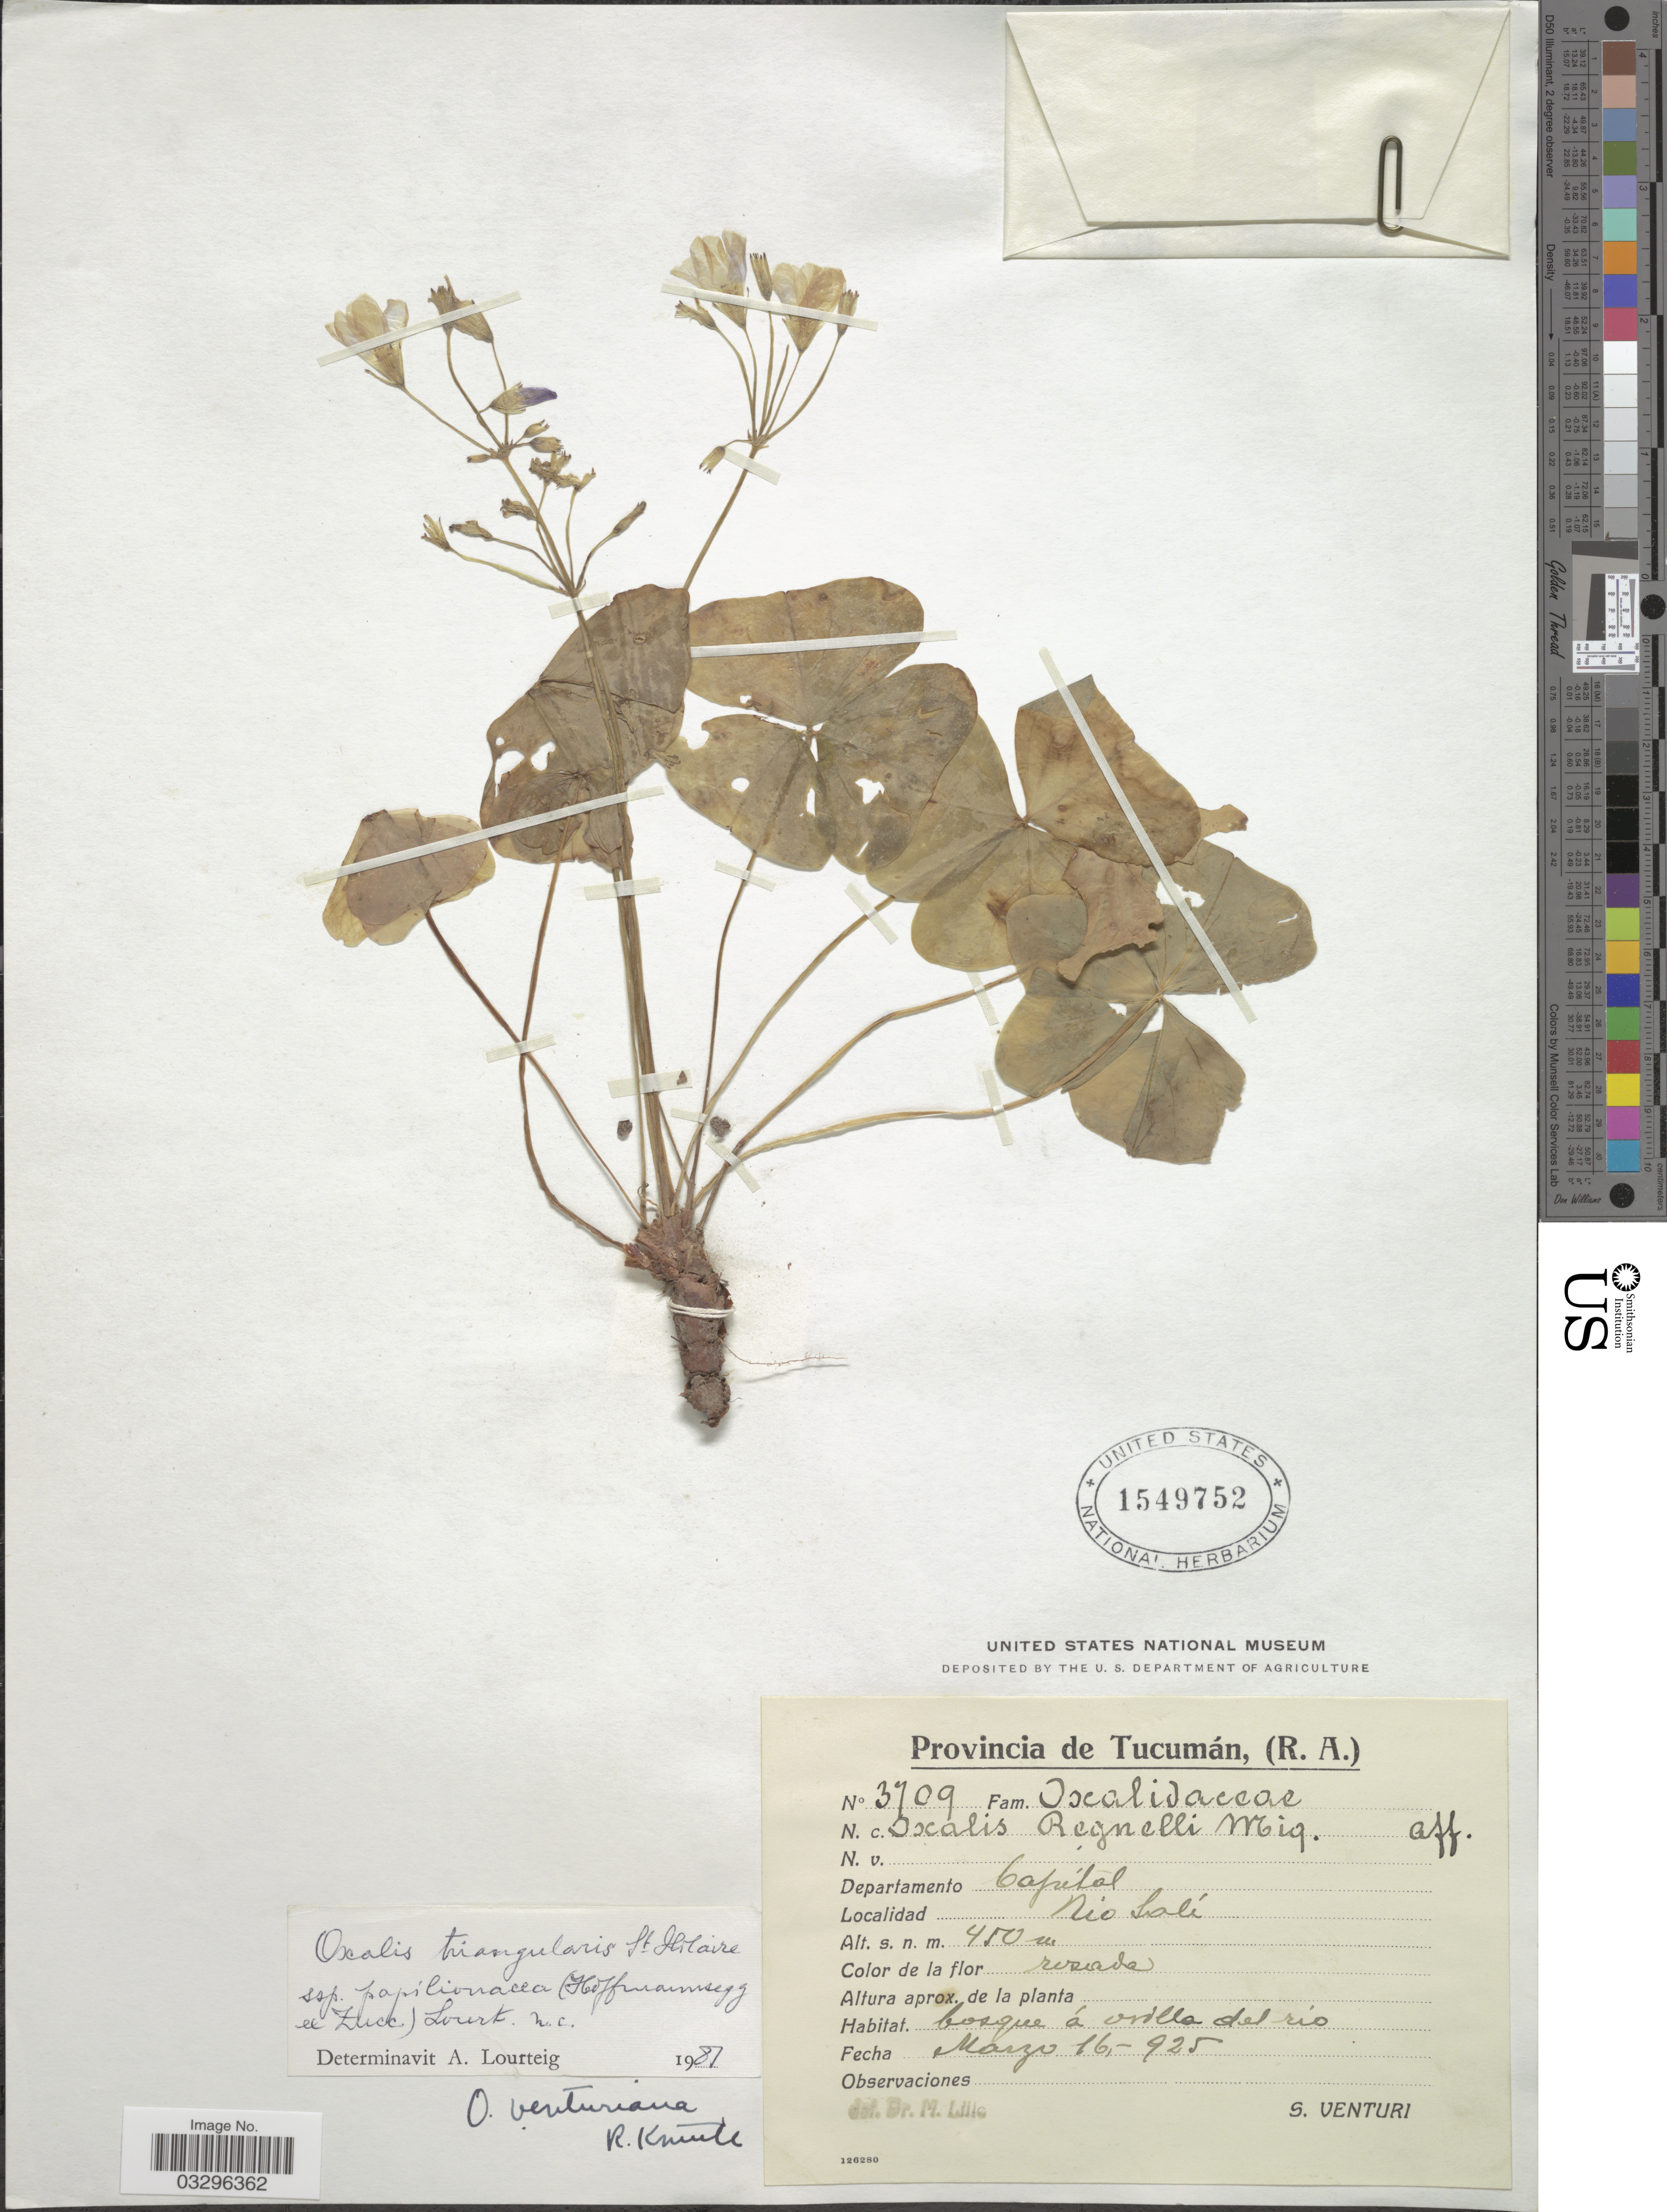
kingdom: Plantae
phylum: Tracheophyta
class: Magnoliopsida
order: Oxalidales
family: Oxalidaceae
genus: Oxalis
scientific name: Oxalis triangularis subsp. papilionacea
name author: (Hoffmanns. ex Zucc.) Lourteig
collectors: S. Venturi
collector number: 3709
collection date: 1925-03-16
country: Argentina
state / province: Tucuman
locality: Departamento Capital, Rio Salí.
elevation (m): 450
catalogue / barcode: US 1549752